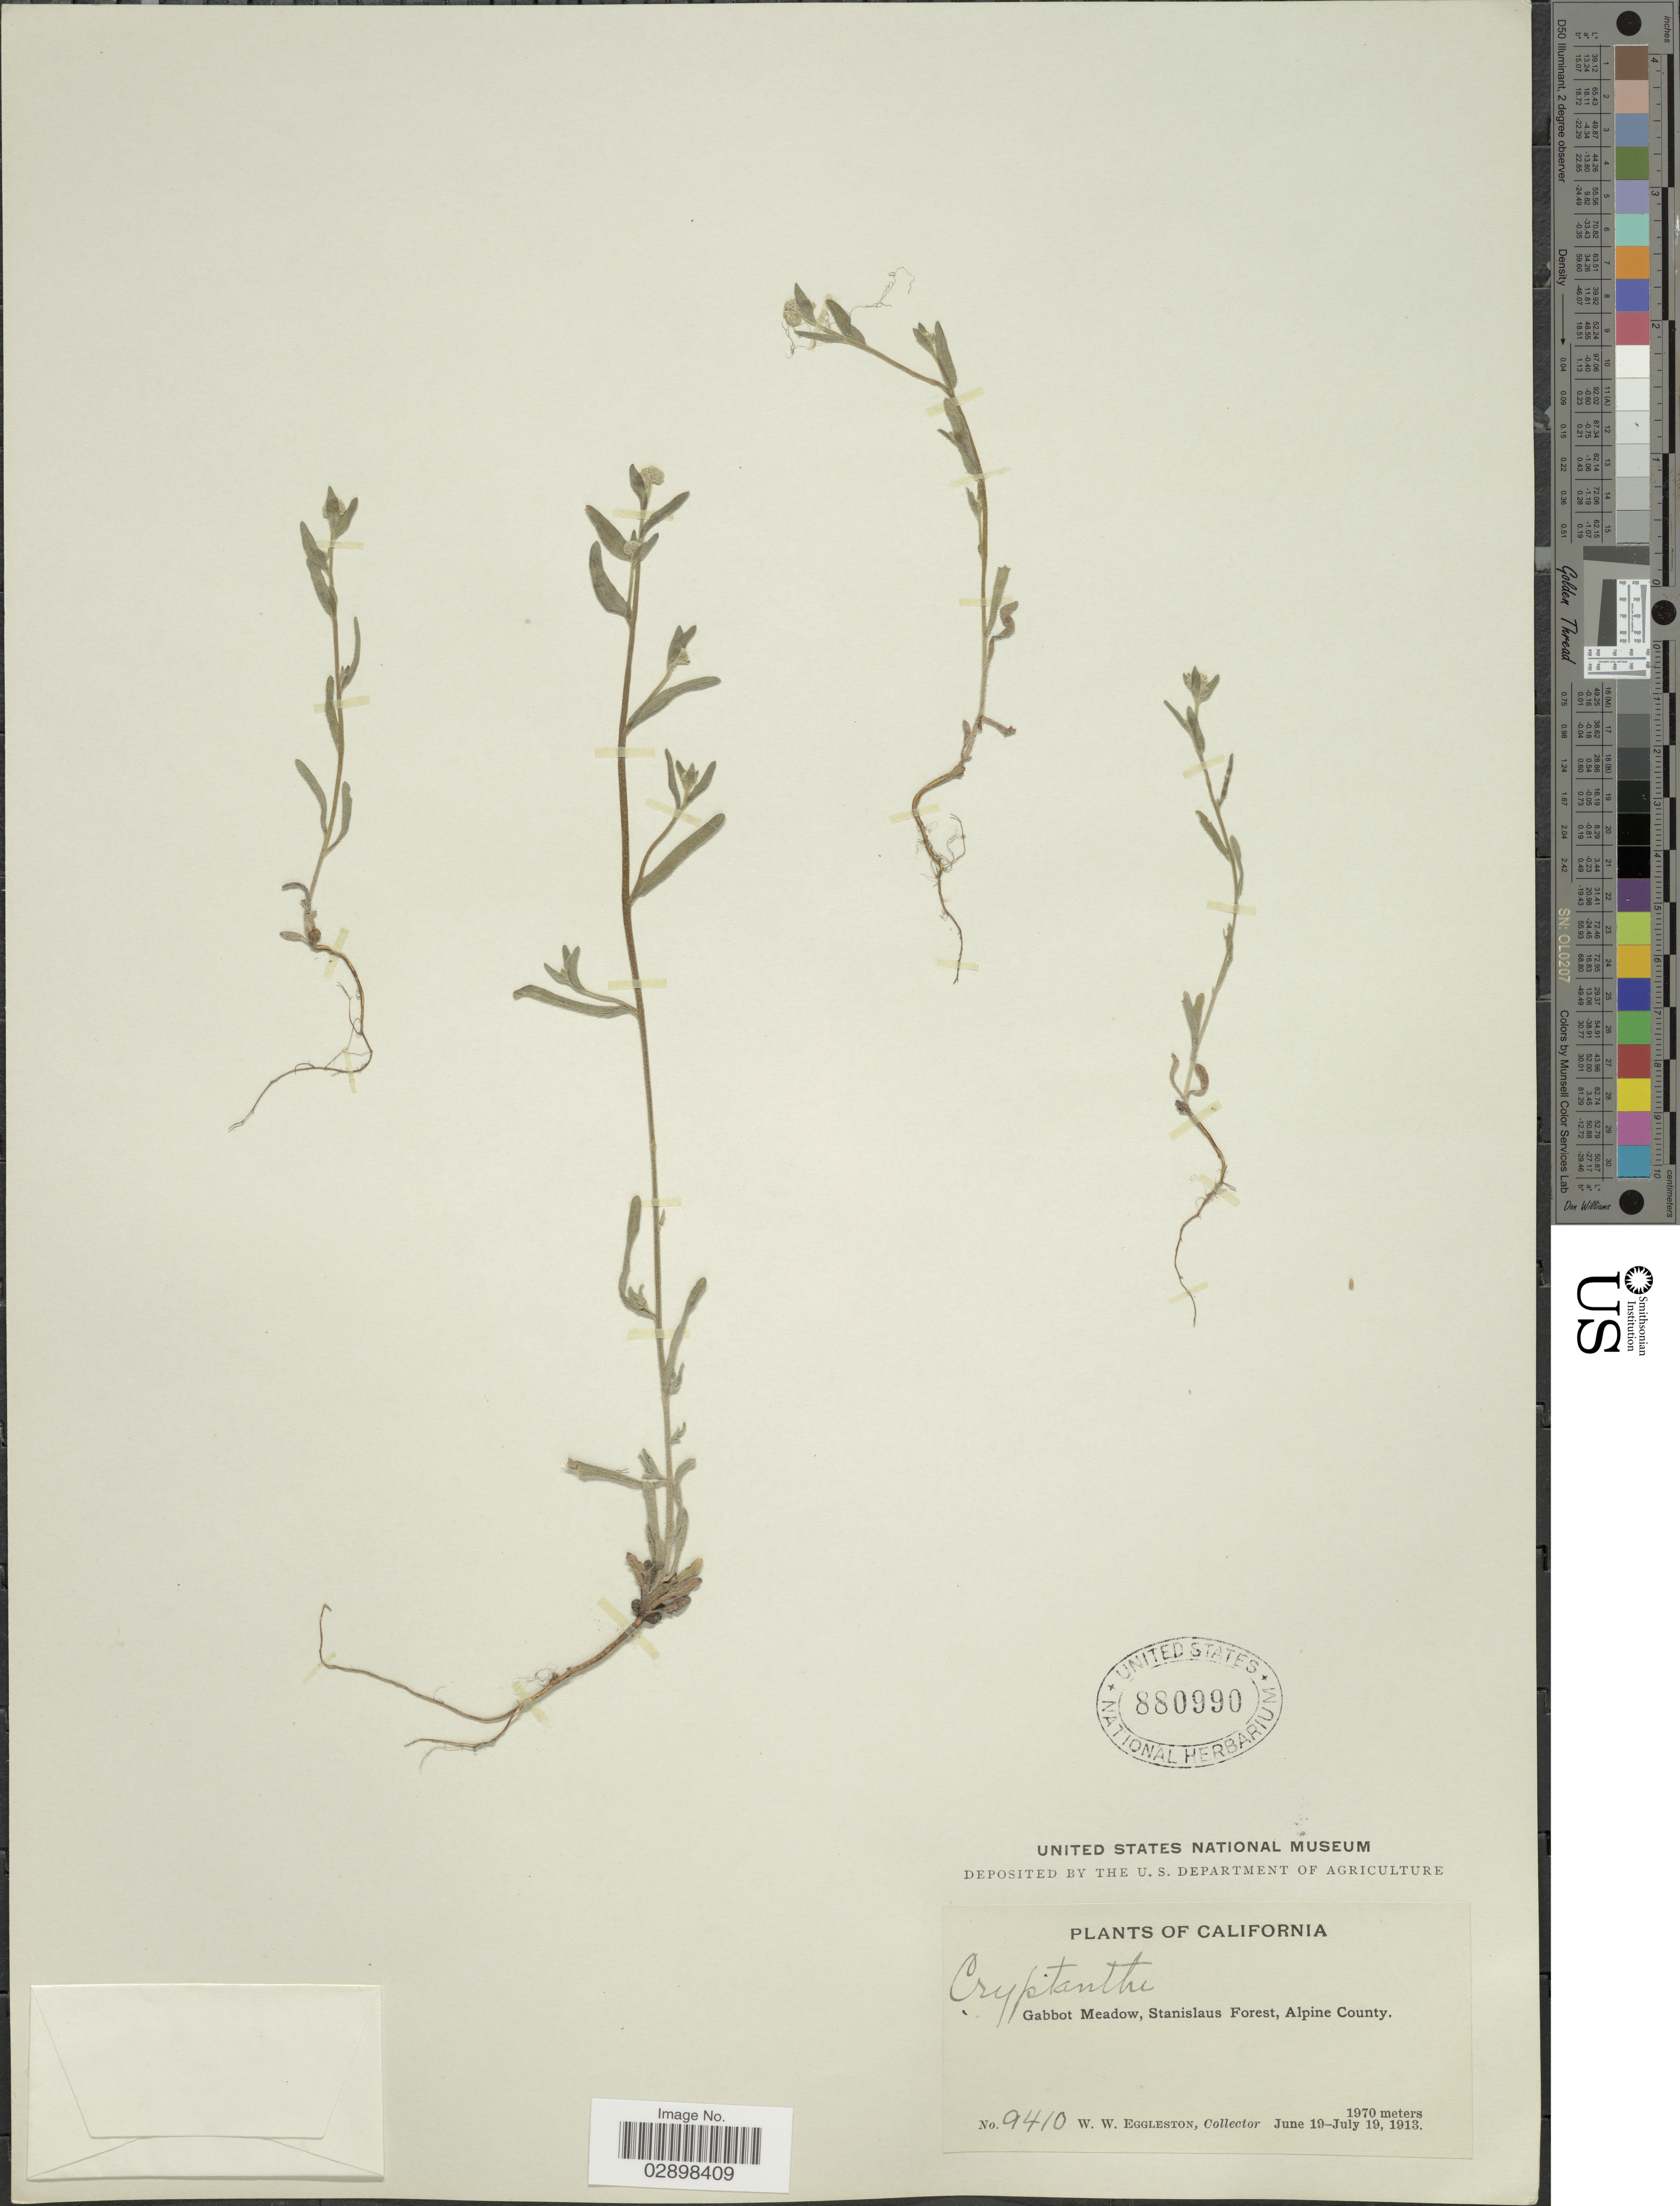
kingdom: Plantae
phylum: Tracheophyta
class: Magnoliopsida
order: Boraginales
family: Boraginaceae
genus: Cryptantha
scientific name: Cryptantha sp.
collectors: W. W. Eggleston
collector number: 9410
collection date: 1913-06-19/1913-07-19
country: United States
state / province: California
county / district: Alpine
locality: Gabbot Meadow, Stanislaus Forest, Alpine County.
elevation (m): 1970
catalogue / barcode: US 880990